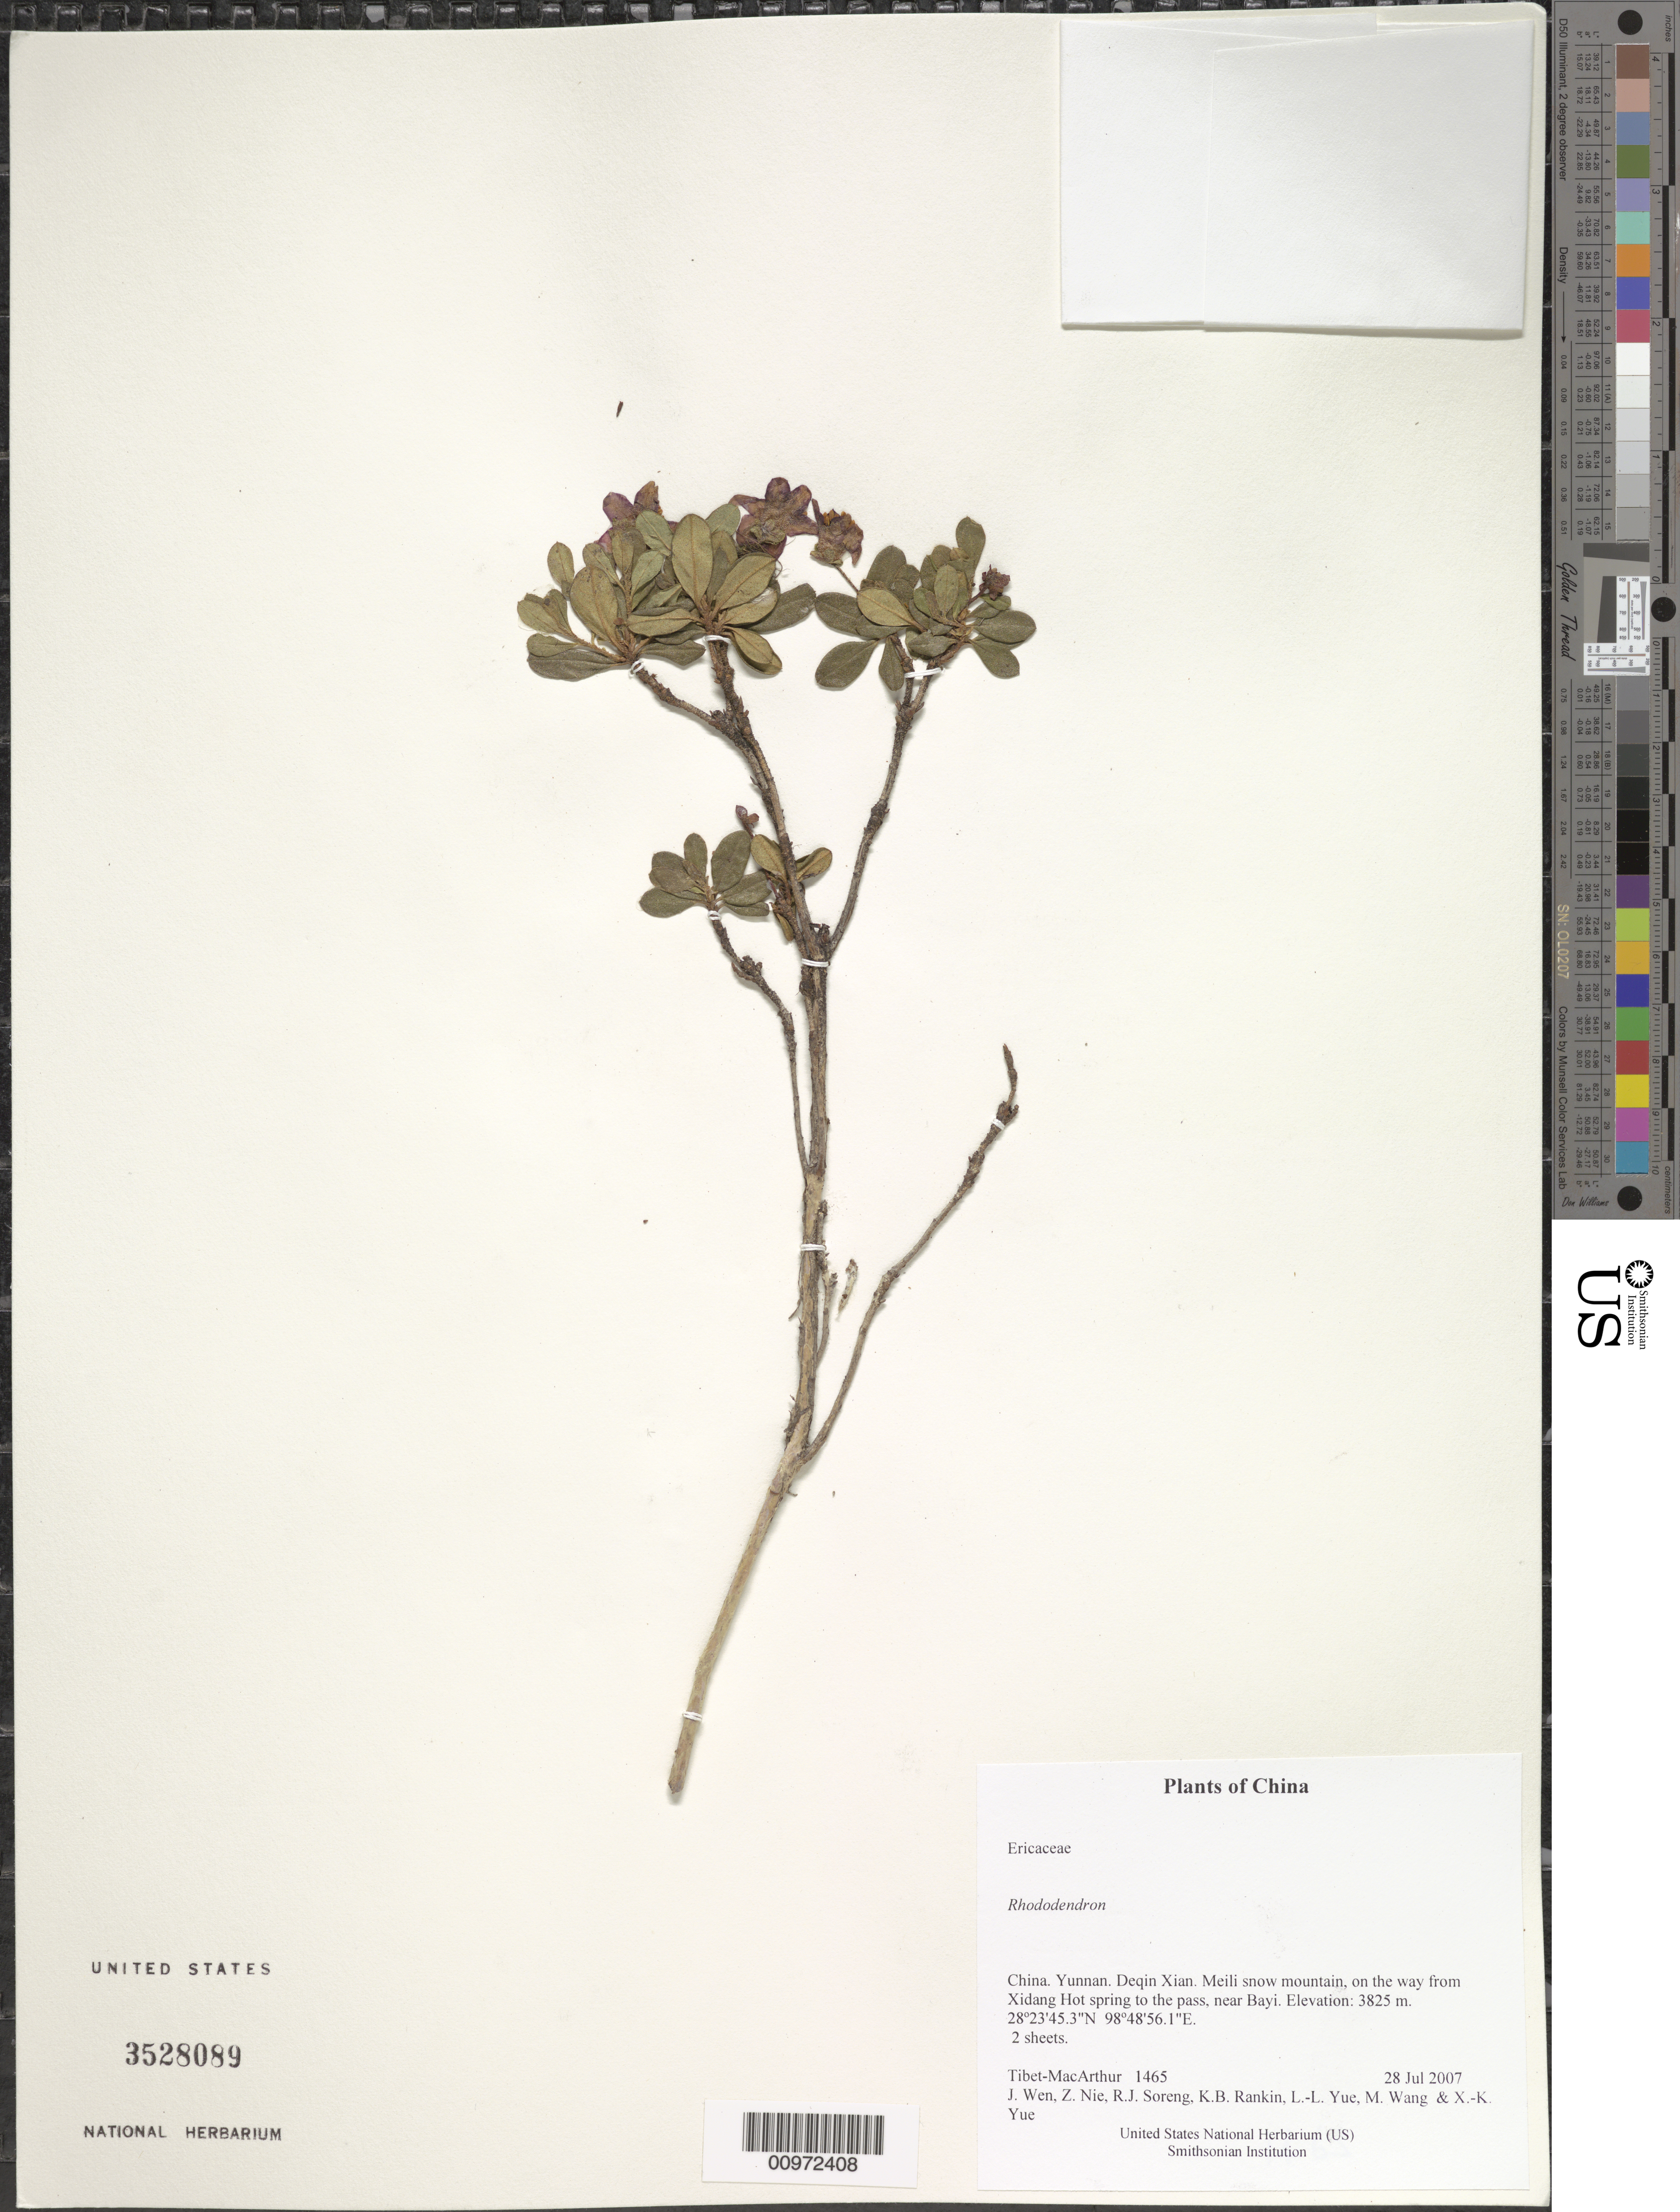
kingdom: Plantae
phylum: Tracheophyta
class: Magnoliopsida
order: Ericales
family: Ericaceae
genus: Rhododendron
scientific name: Rhododendron sp.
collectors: Tibet-MacArthur, J. Wen, Z. Nie, R. J. Soreng, K. Rankin, L. Yue, M. Wang & X. Yue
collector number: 1465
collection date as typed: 28 Jul 2007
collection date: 2007-07-28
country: China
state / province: Yunnan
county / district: Deqin Xian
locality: Meili snow mountain, on the way from Xidang Hot spring to the pass, near Bayi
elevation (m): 3825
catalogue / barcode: US 3528089